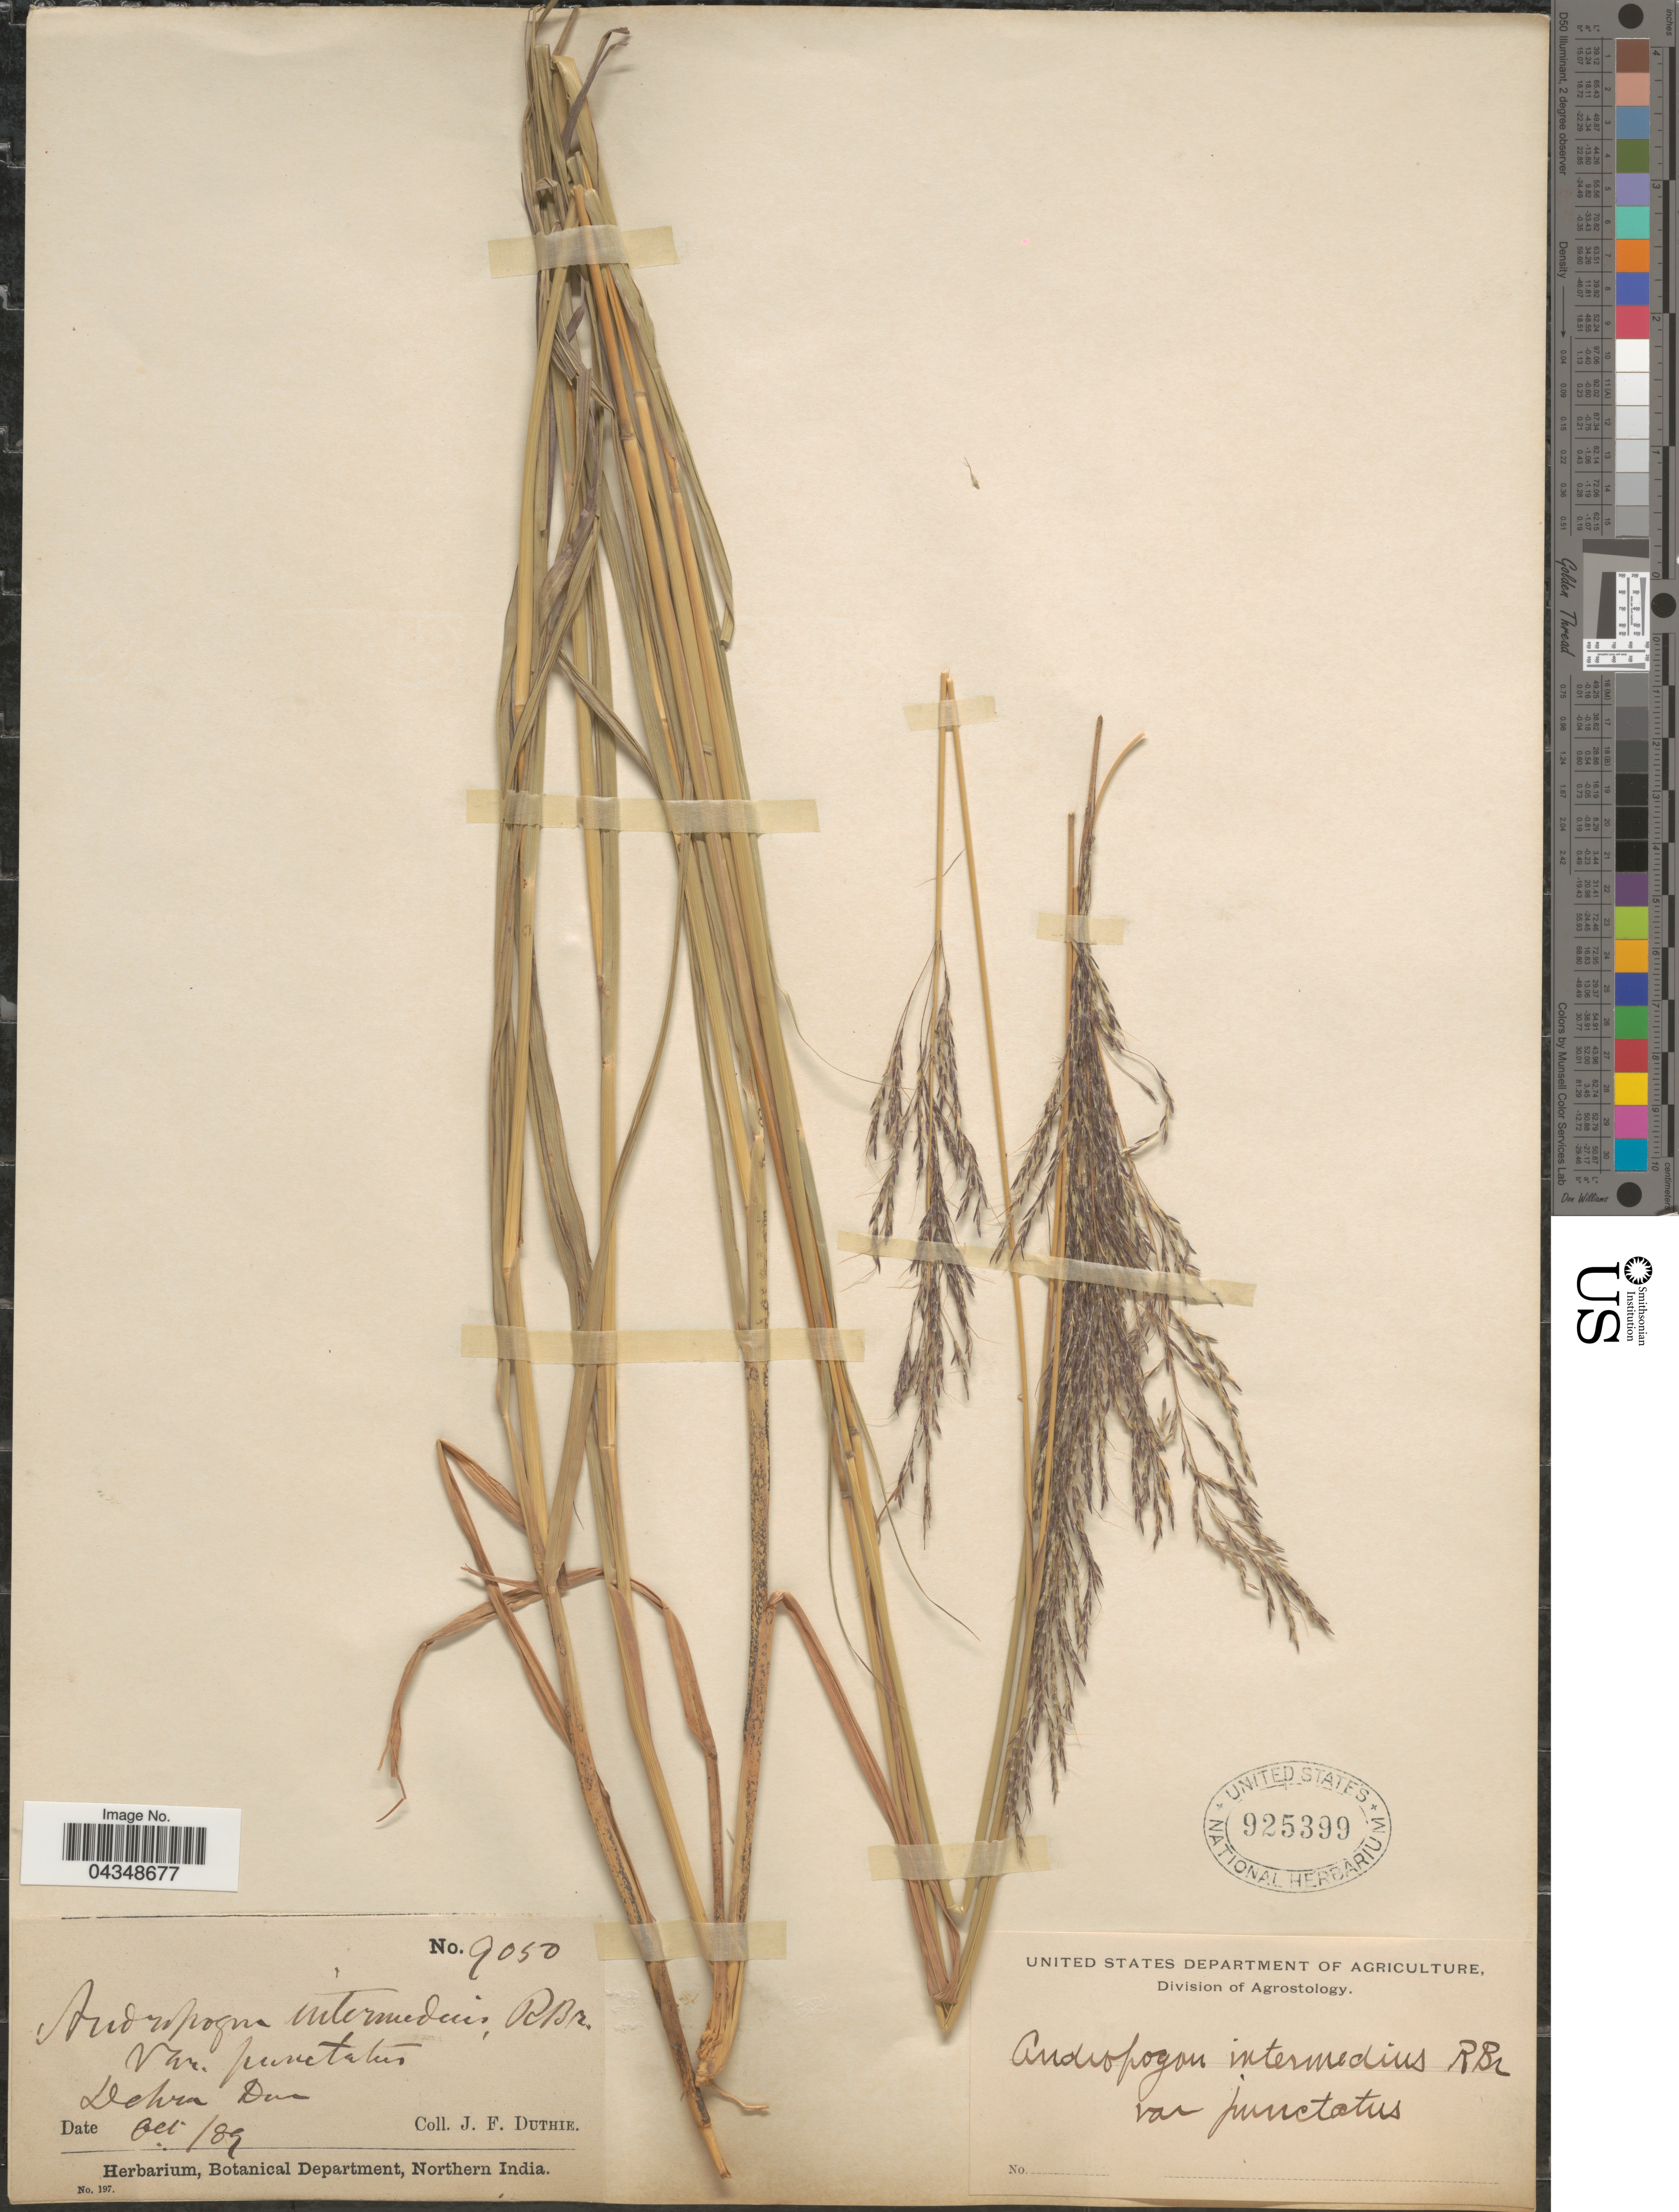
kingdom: Plantae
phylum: Tracheophyta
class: Liliopsida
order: Poales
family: Poaceae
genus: Bothriochloa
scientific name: Bothriochloa bladhii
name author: (Retz.) S.T. Blake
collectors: J. F. Duthie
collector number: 9050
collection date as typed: Transcribed d/m/y: /10/89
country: India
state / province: Uttarakhand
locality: Dehra Dun.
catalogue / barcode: US 925399